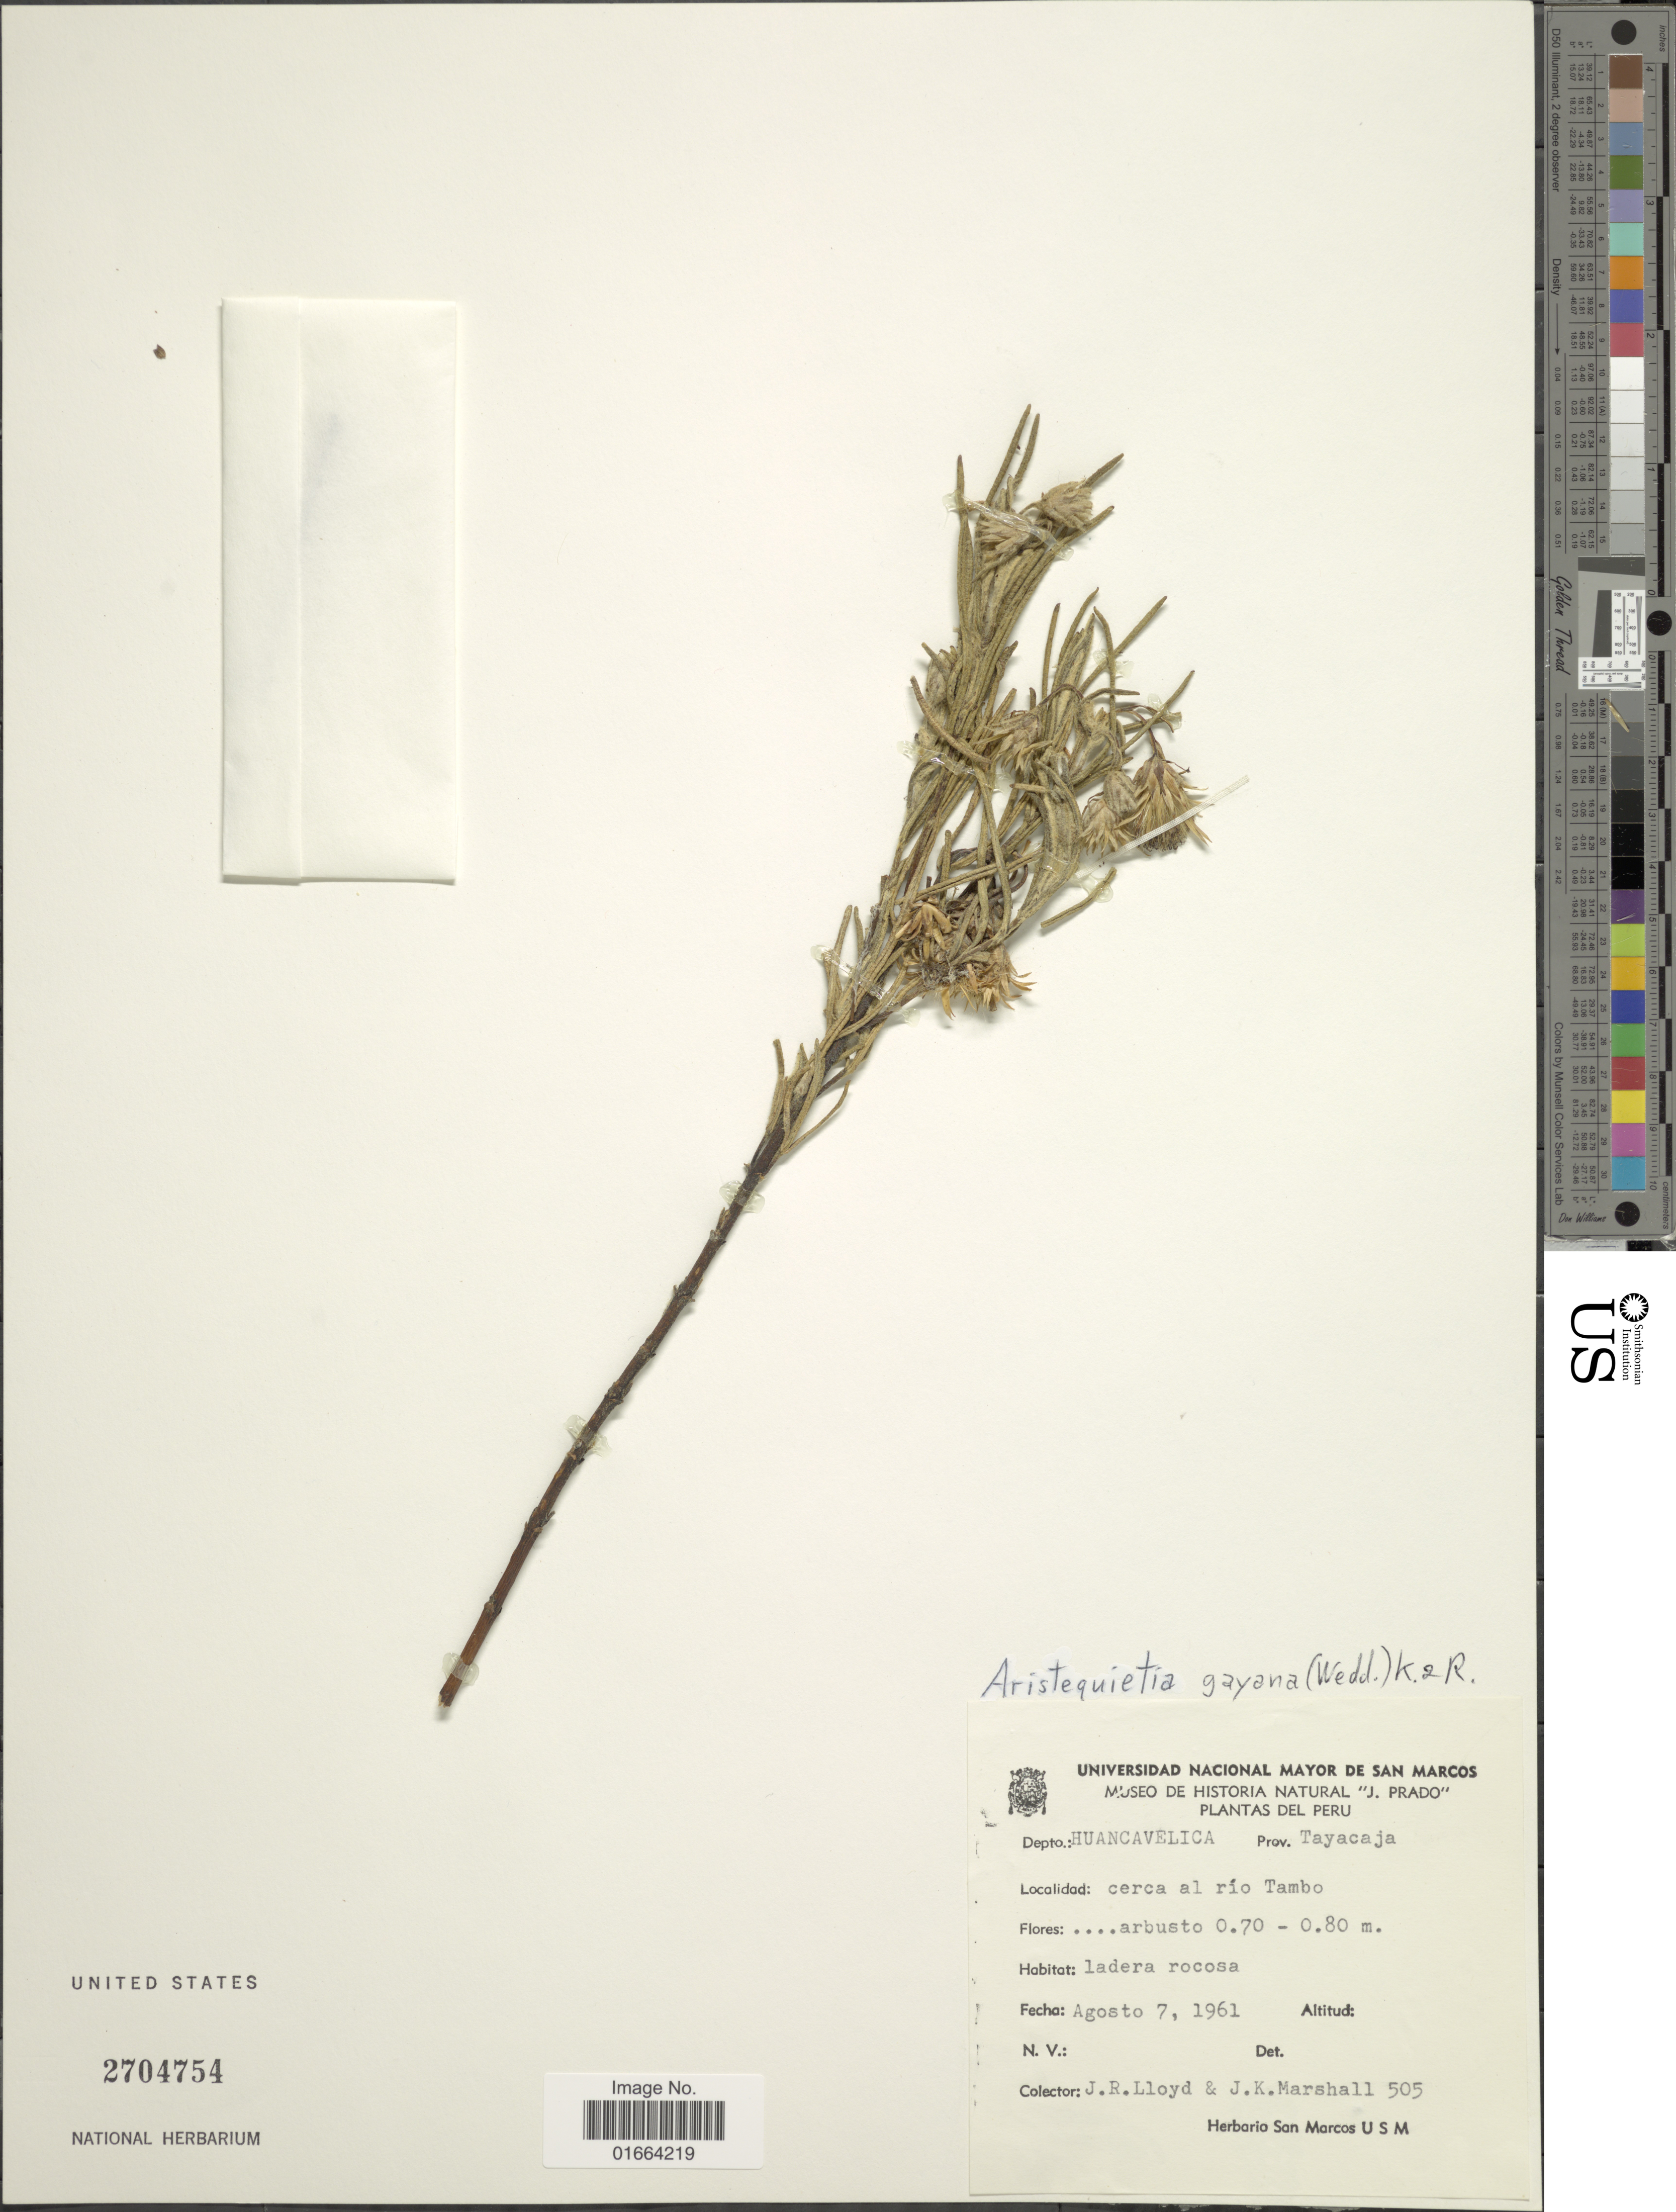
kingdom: Plantae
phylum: Tracheophyta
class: Magnoliopsida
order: Asterales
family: Asteraceae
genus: Aristeguietia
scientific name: Aristeguietia gayana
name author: (Wedd.) R.M. King & H. Rob.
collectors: J. R. Lloyd & J. K. Marshall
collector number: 505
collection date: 1961-08-07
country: Peru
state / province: Huancavelica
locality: Prov. Tayacaja. cerca al río Tambo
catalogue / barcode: US 2704754